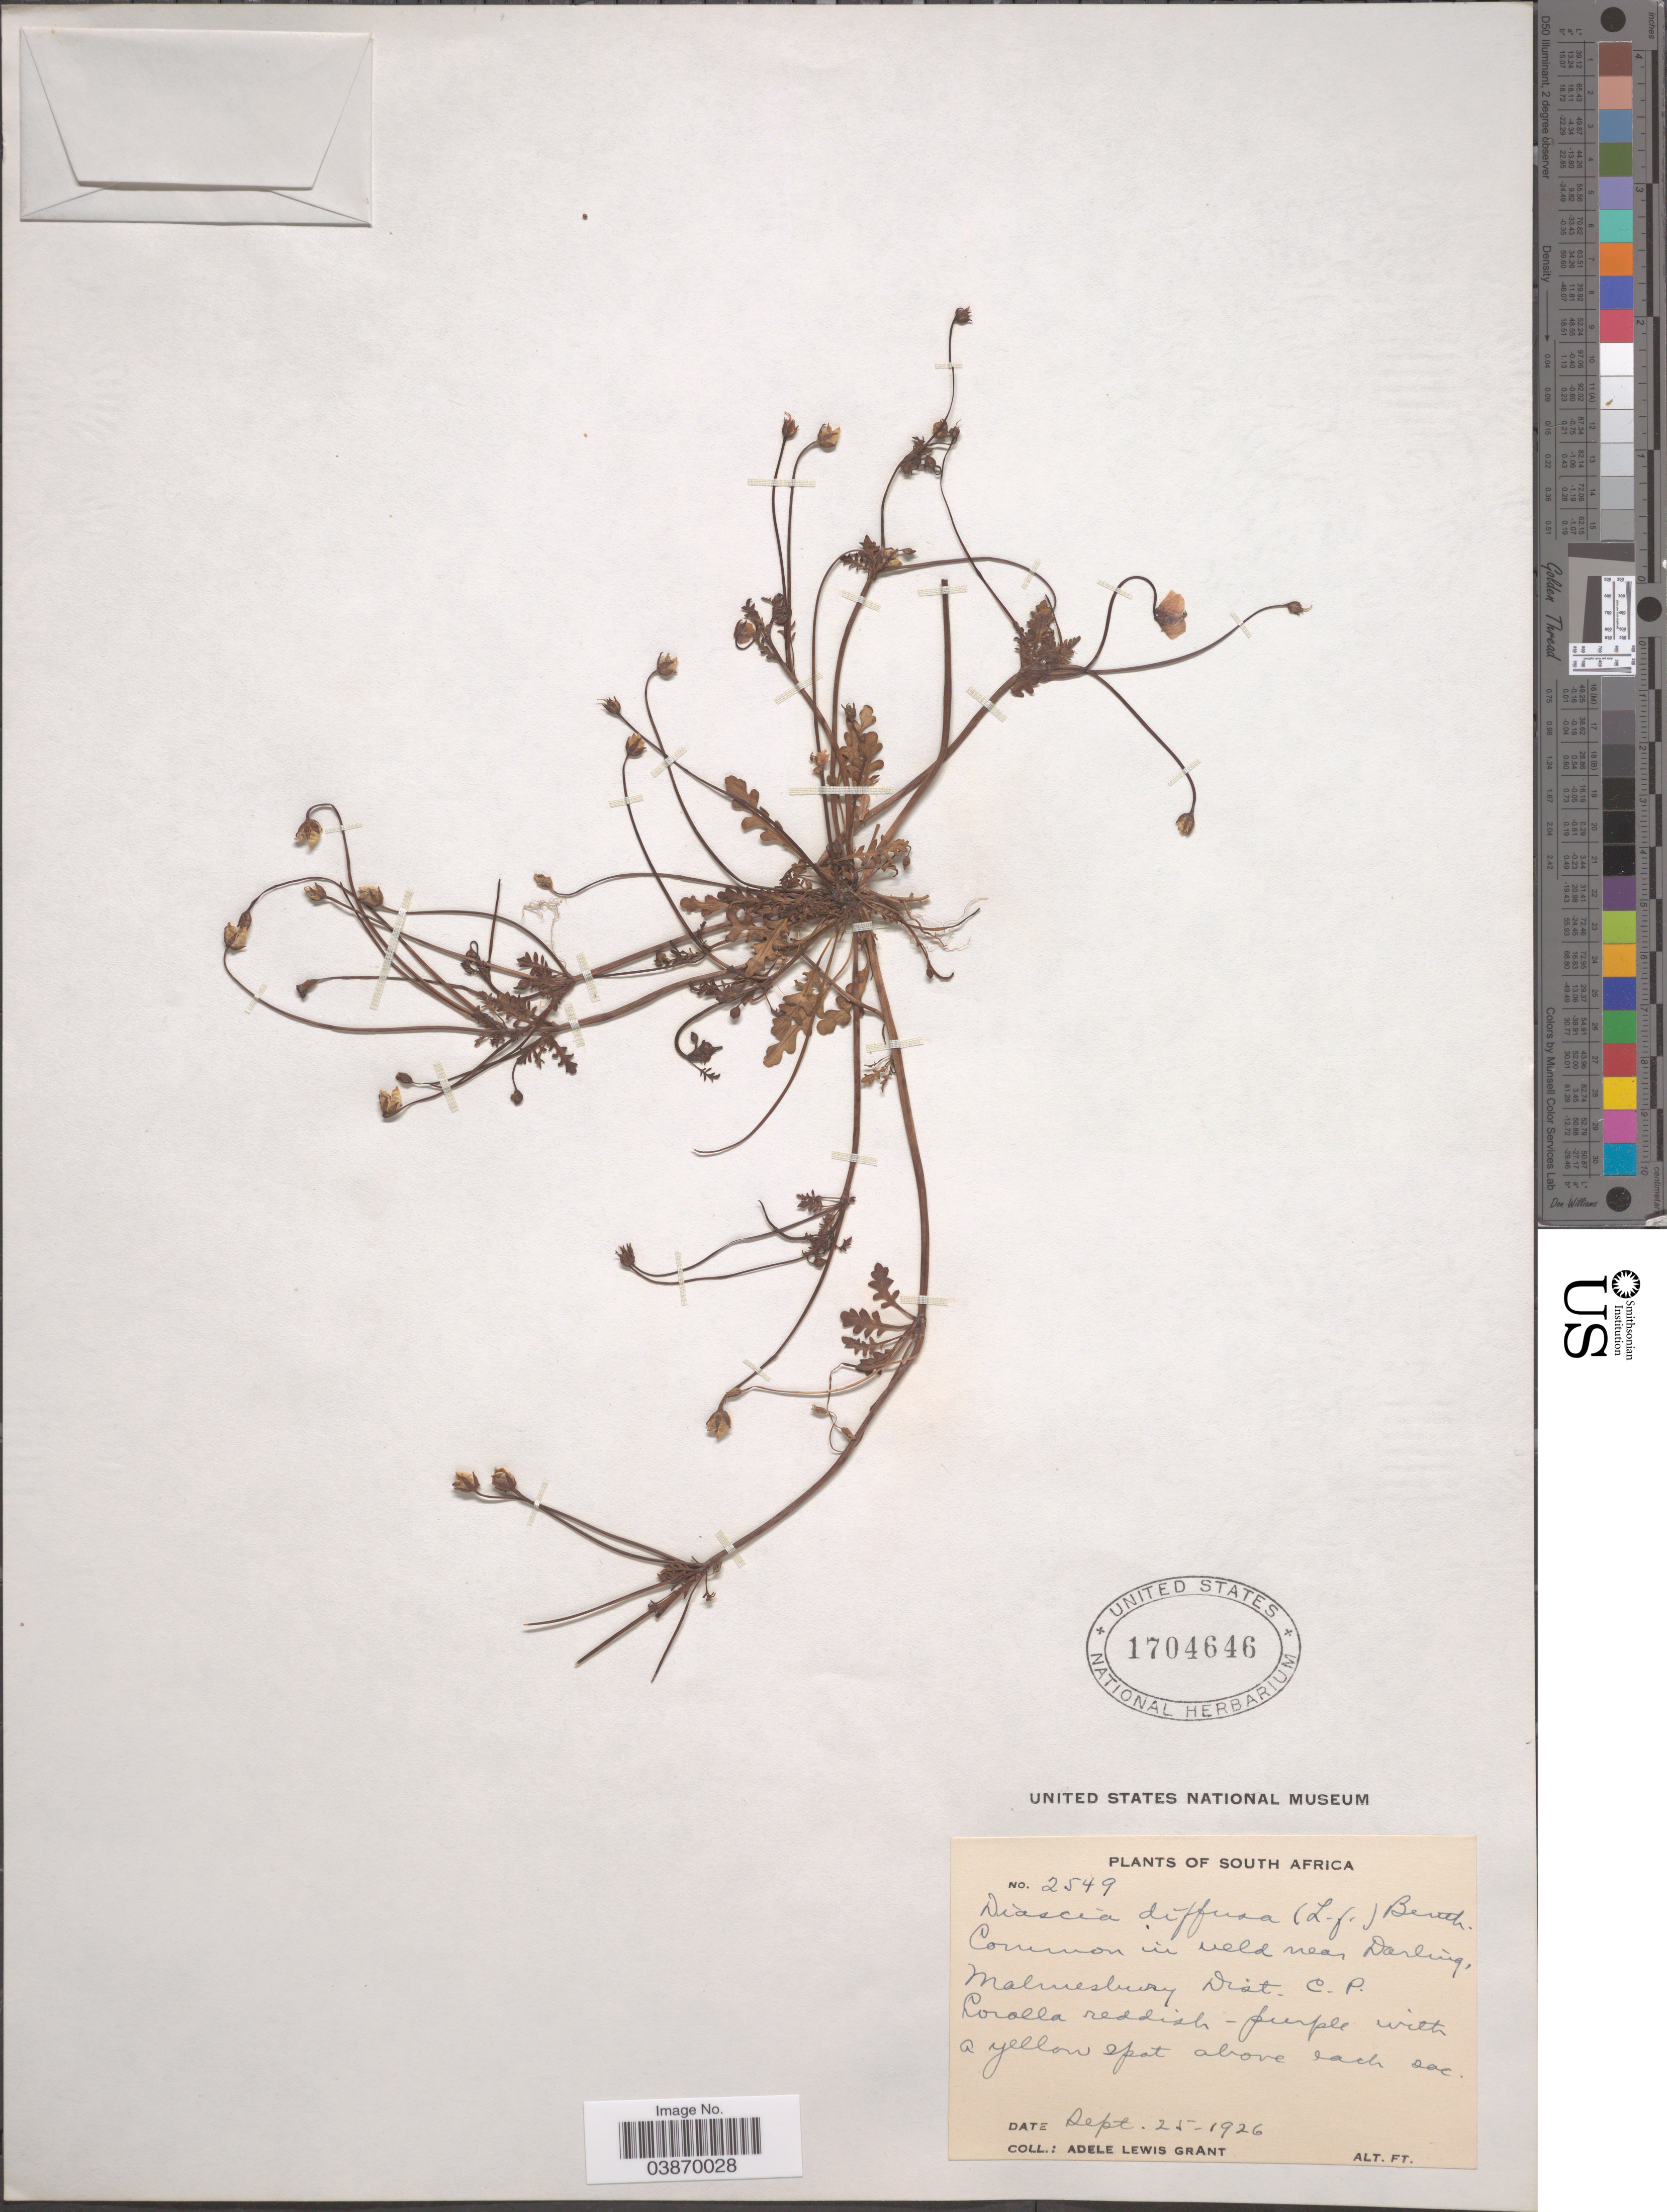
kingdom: Plantae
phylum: Tracheophyta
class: Magnoliopsida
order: Lamiales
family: Scrophulariaceae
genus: Diascia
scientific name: Diascia diffusa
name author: Benth.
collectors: A. L. Grant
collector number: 2549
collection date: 1926-09-25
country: South Africa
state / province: Western Cape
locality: Common in veld near Darling. Malmesbury Dist.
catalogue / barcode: US 1704646